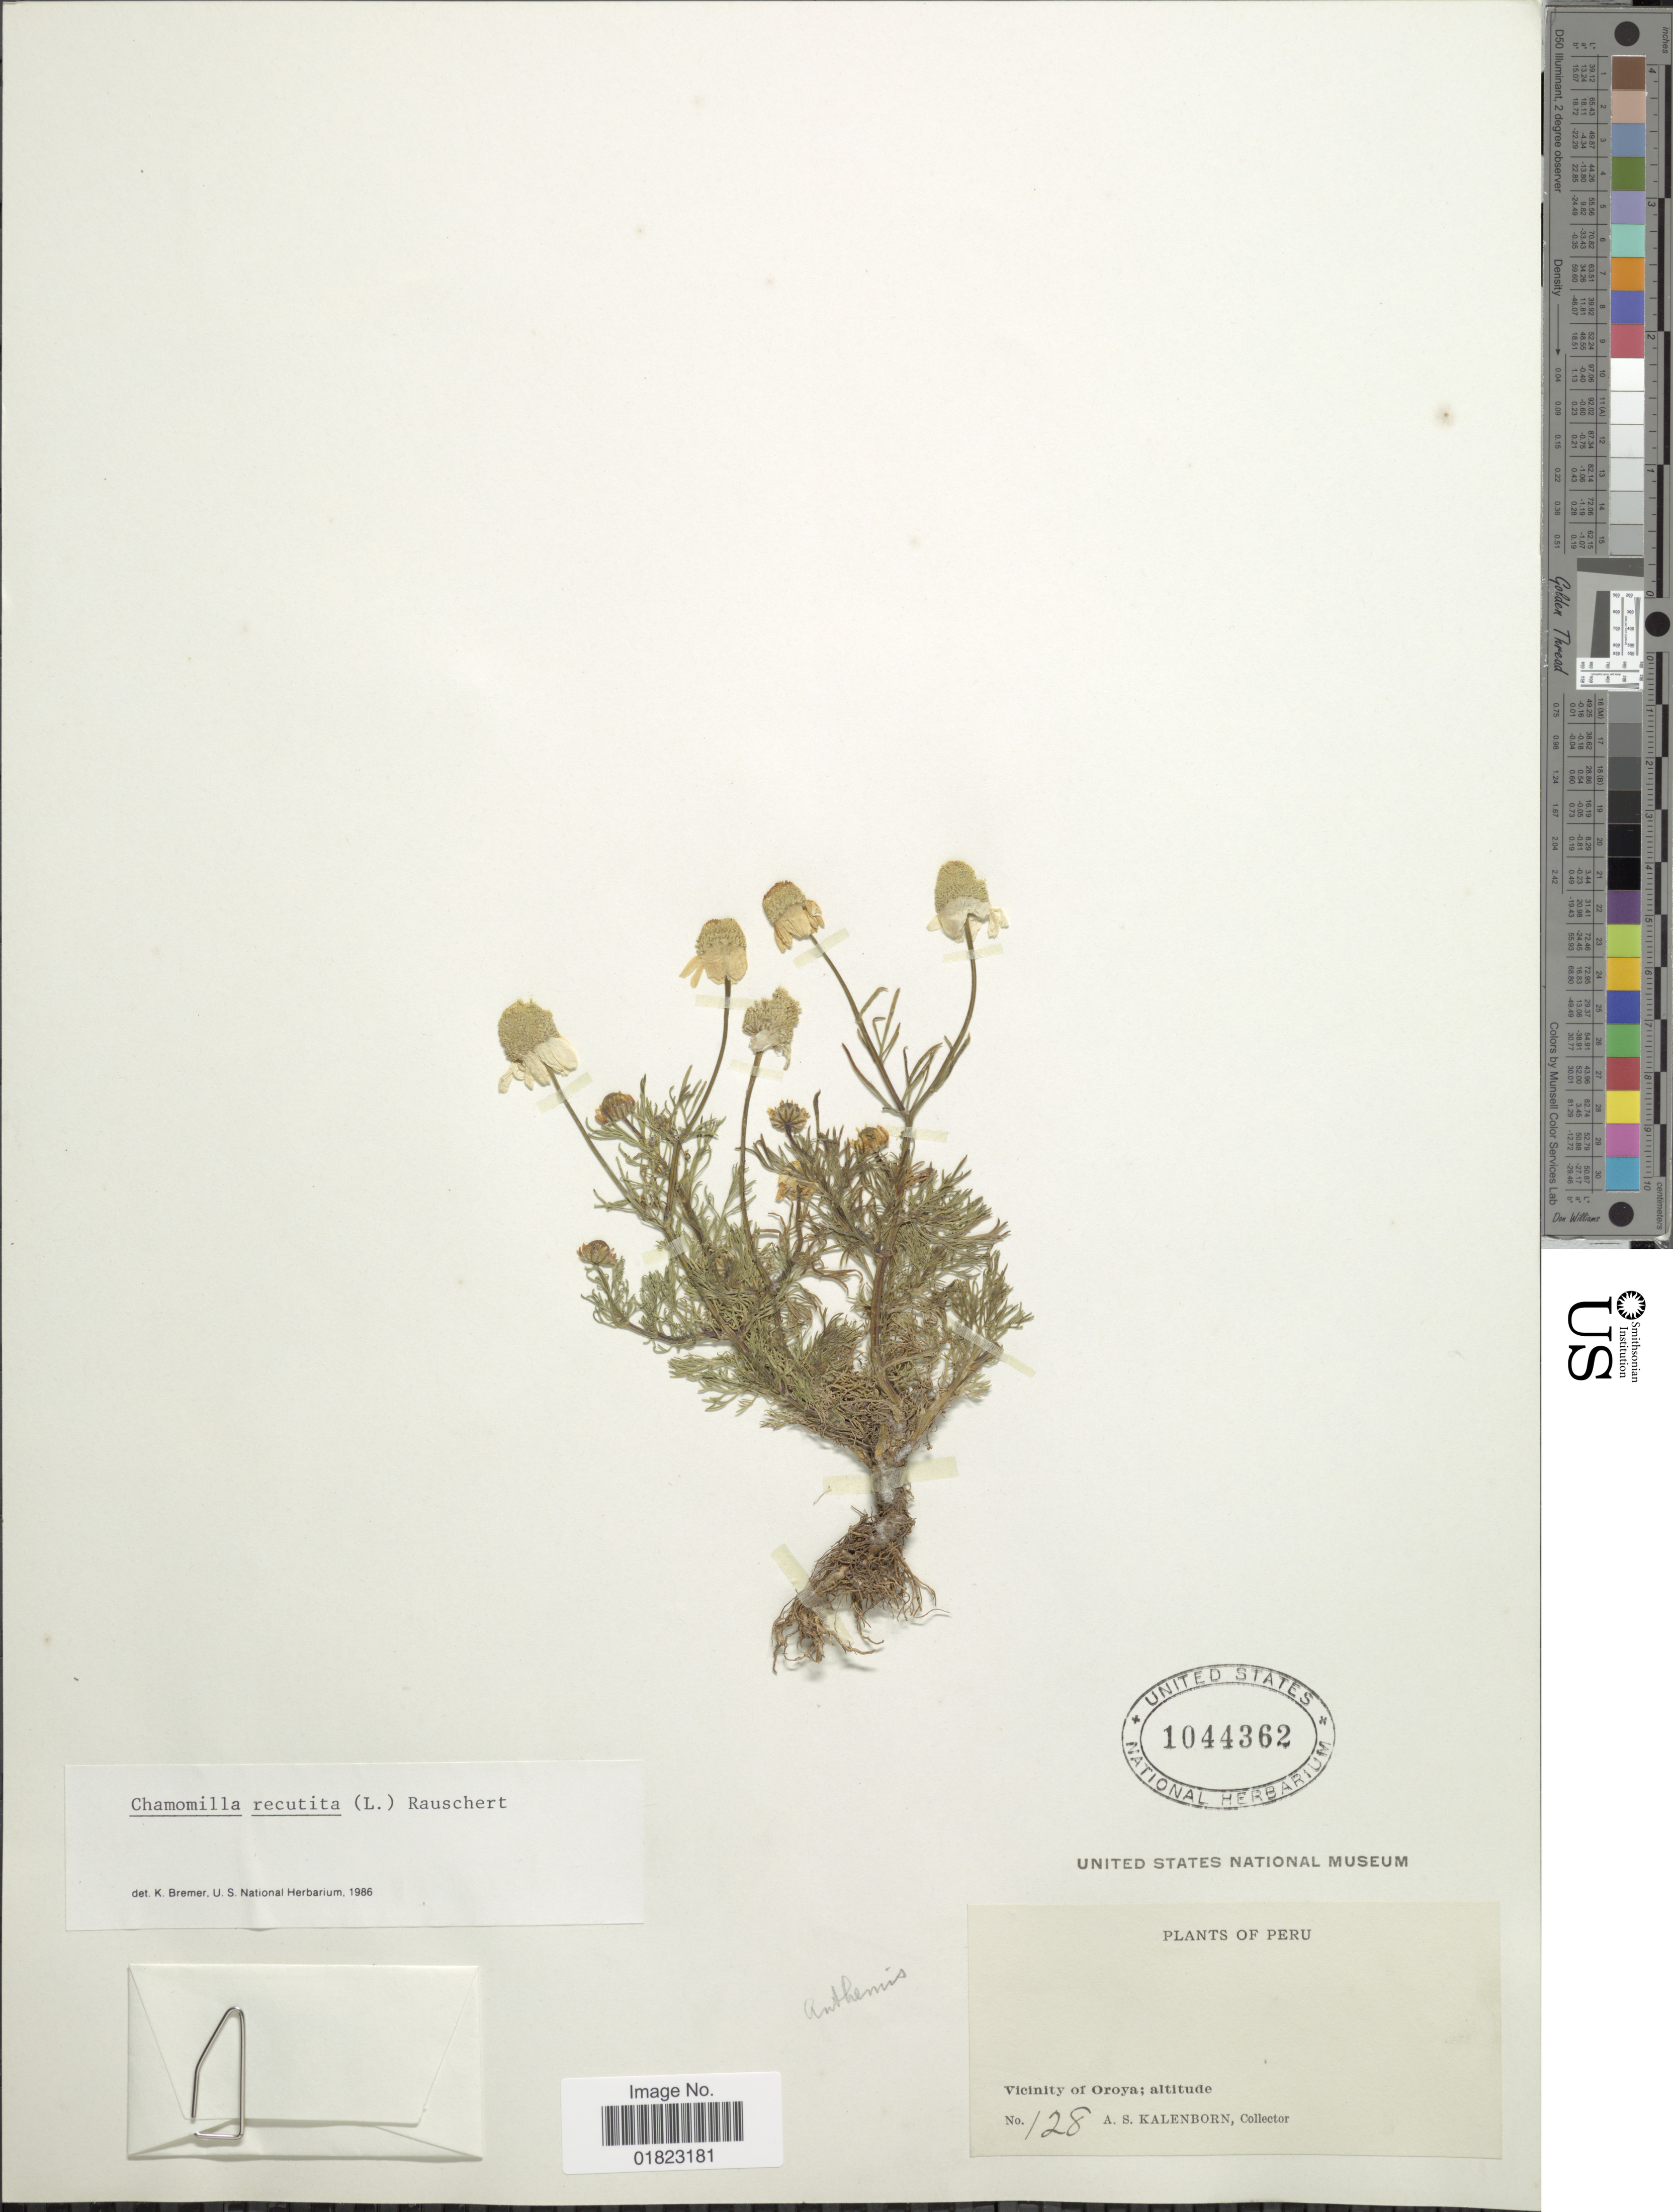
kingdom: Plantae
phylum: Tracheophyta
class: Magnoliopsida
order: Asterales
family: Asteraceae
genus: Matricaria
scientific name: Matricaria recutita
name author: L.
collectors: A. Kalenborn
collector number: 128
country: Peru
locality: Peru. Vicinity of Oroya.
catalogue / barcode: US 1044362